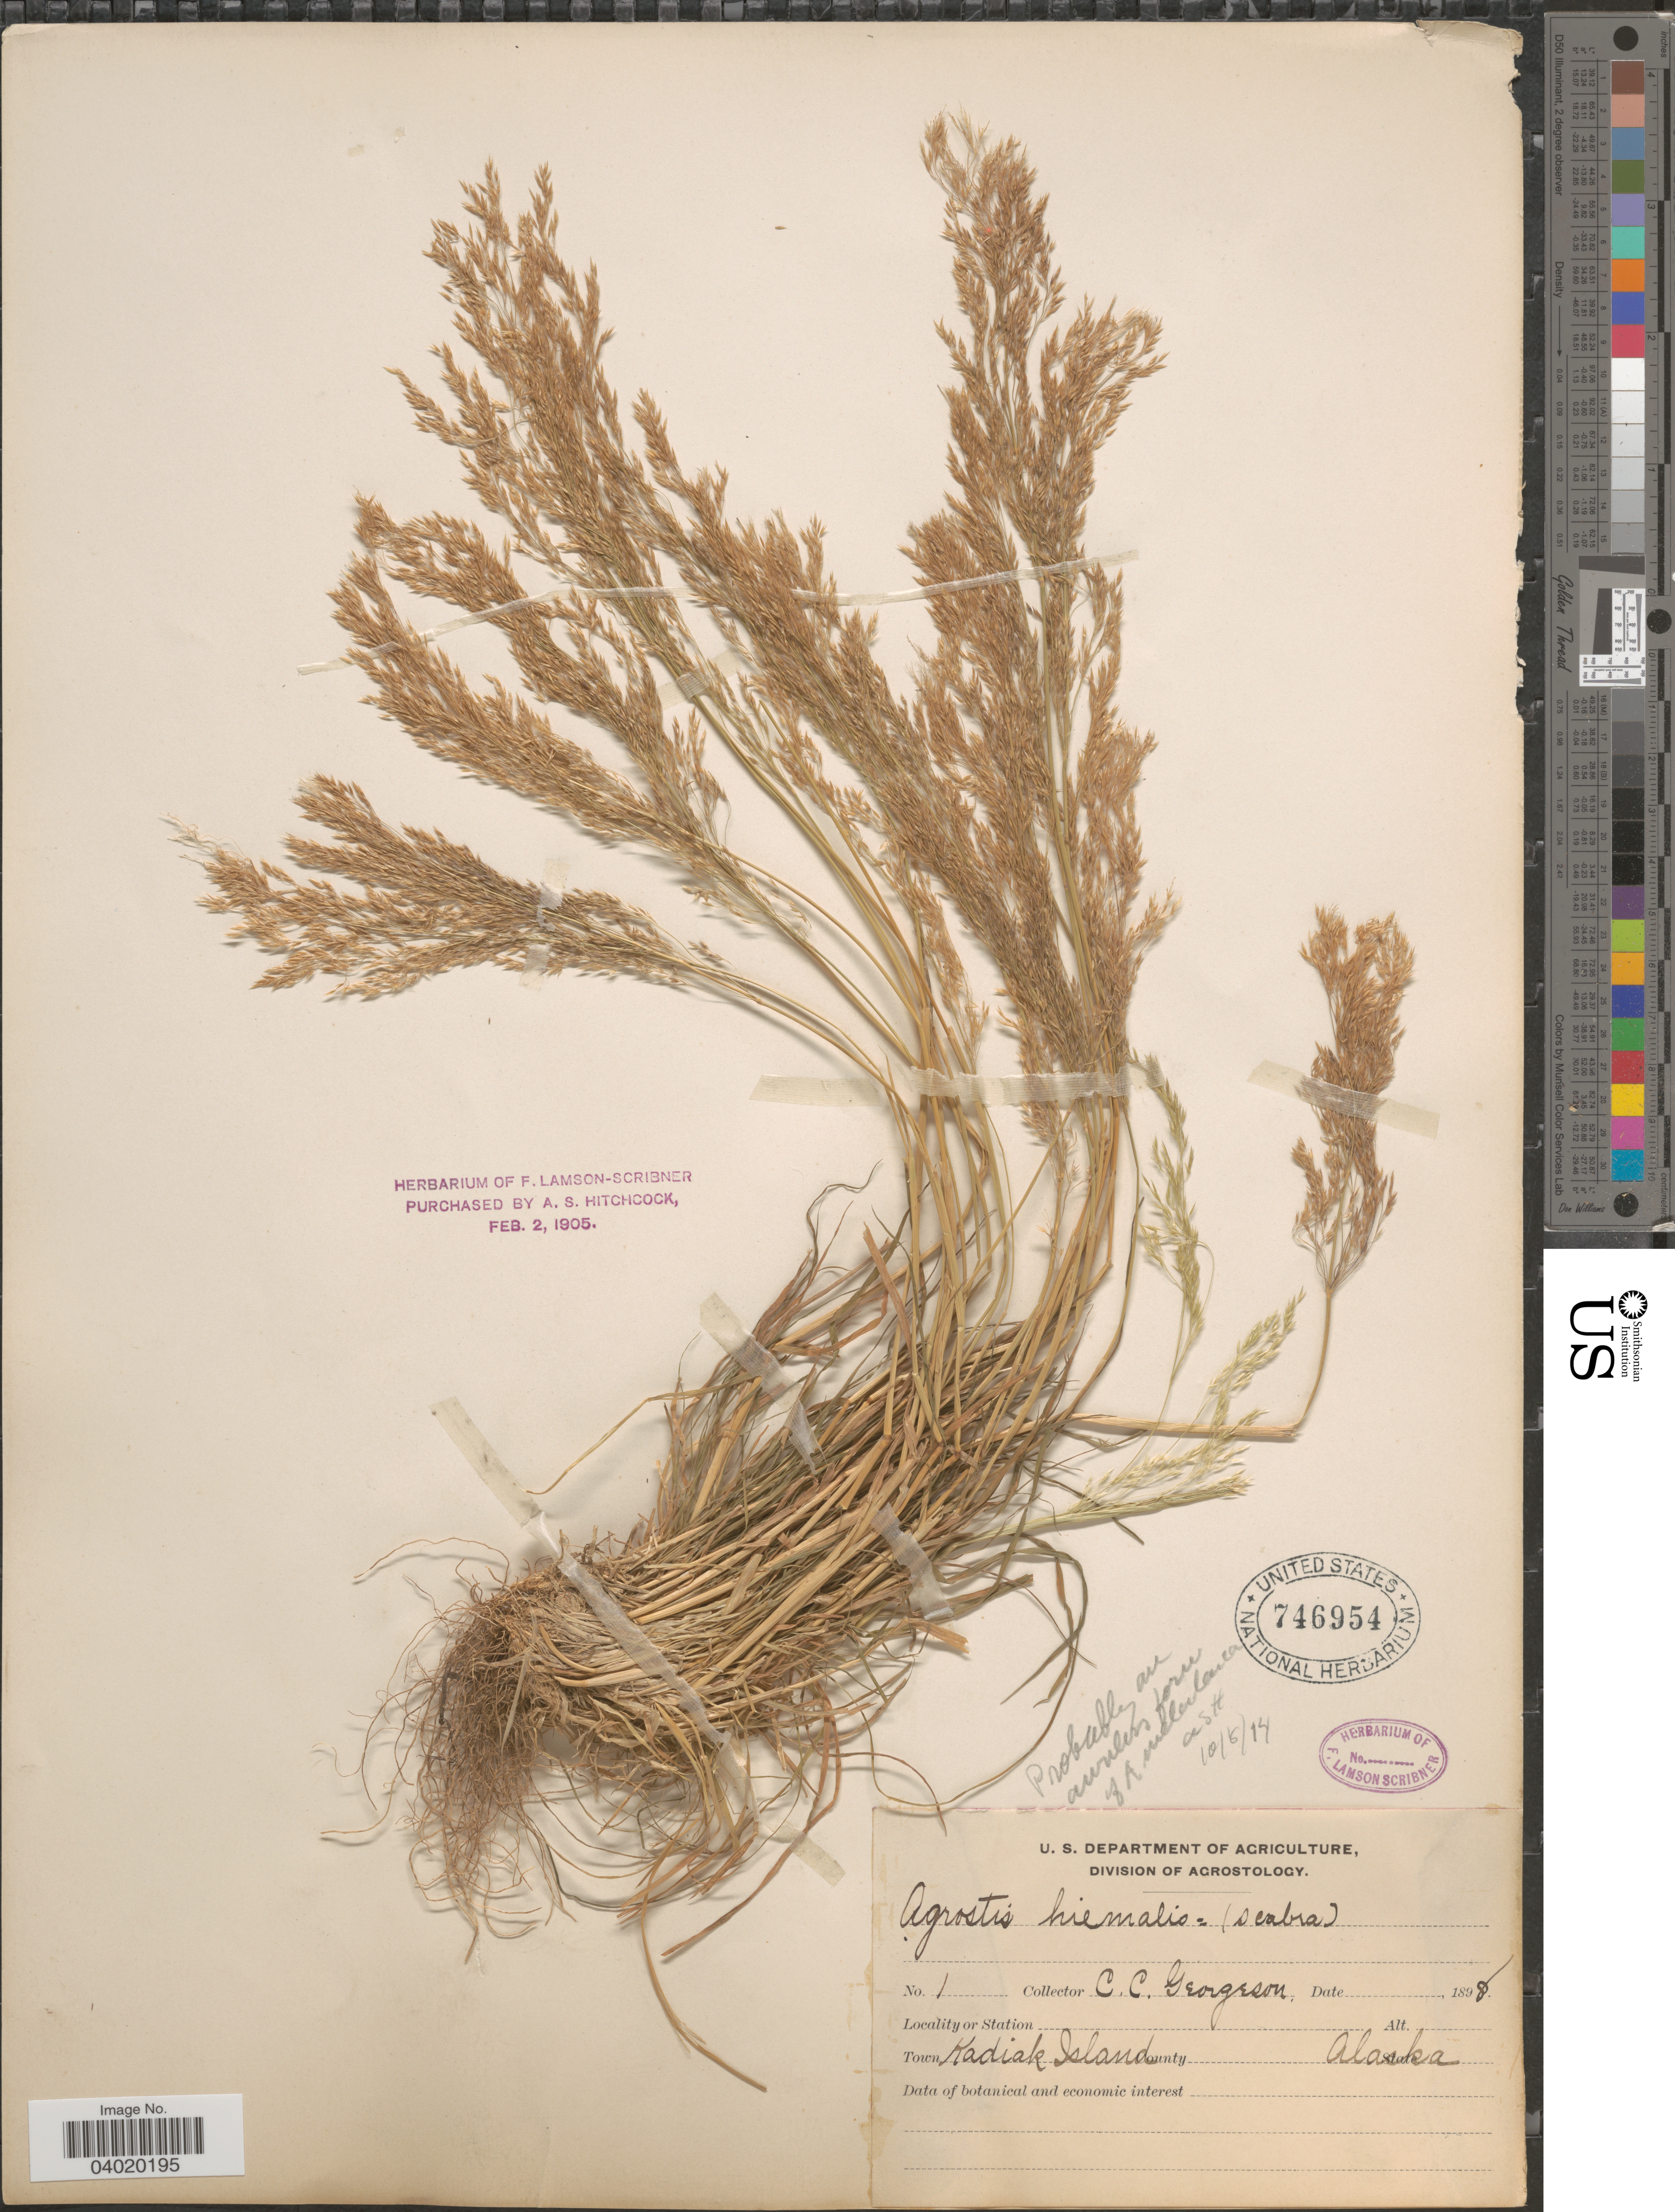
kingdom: Plantae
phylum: Tracheophyta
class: Liliopsida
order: Poales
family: Poaceae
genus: Agrostis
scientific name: Agrostis hyemalis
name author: (Walter) Britton et al.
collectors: C. Georgeson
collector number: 1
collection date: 1898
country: United States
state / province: Alaska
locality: Town Kodiak Island.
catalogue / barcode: US 746954